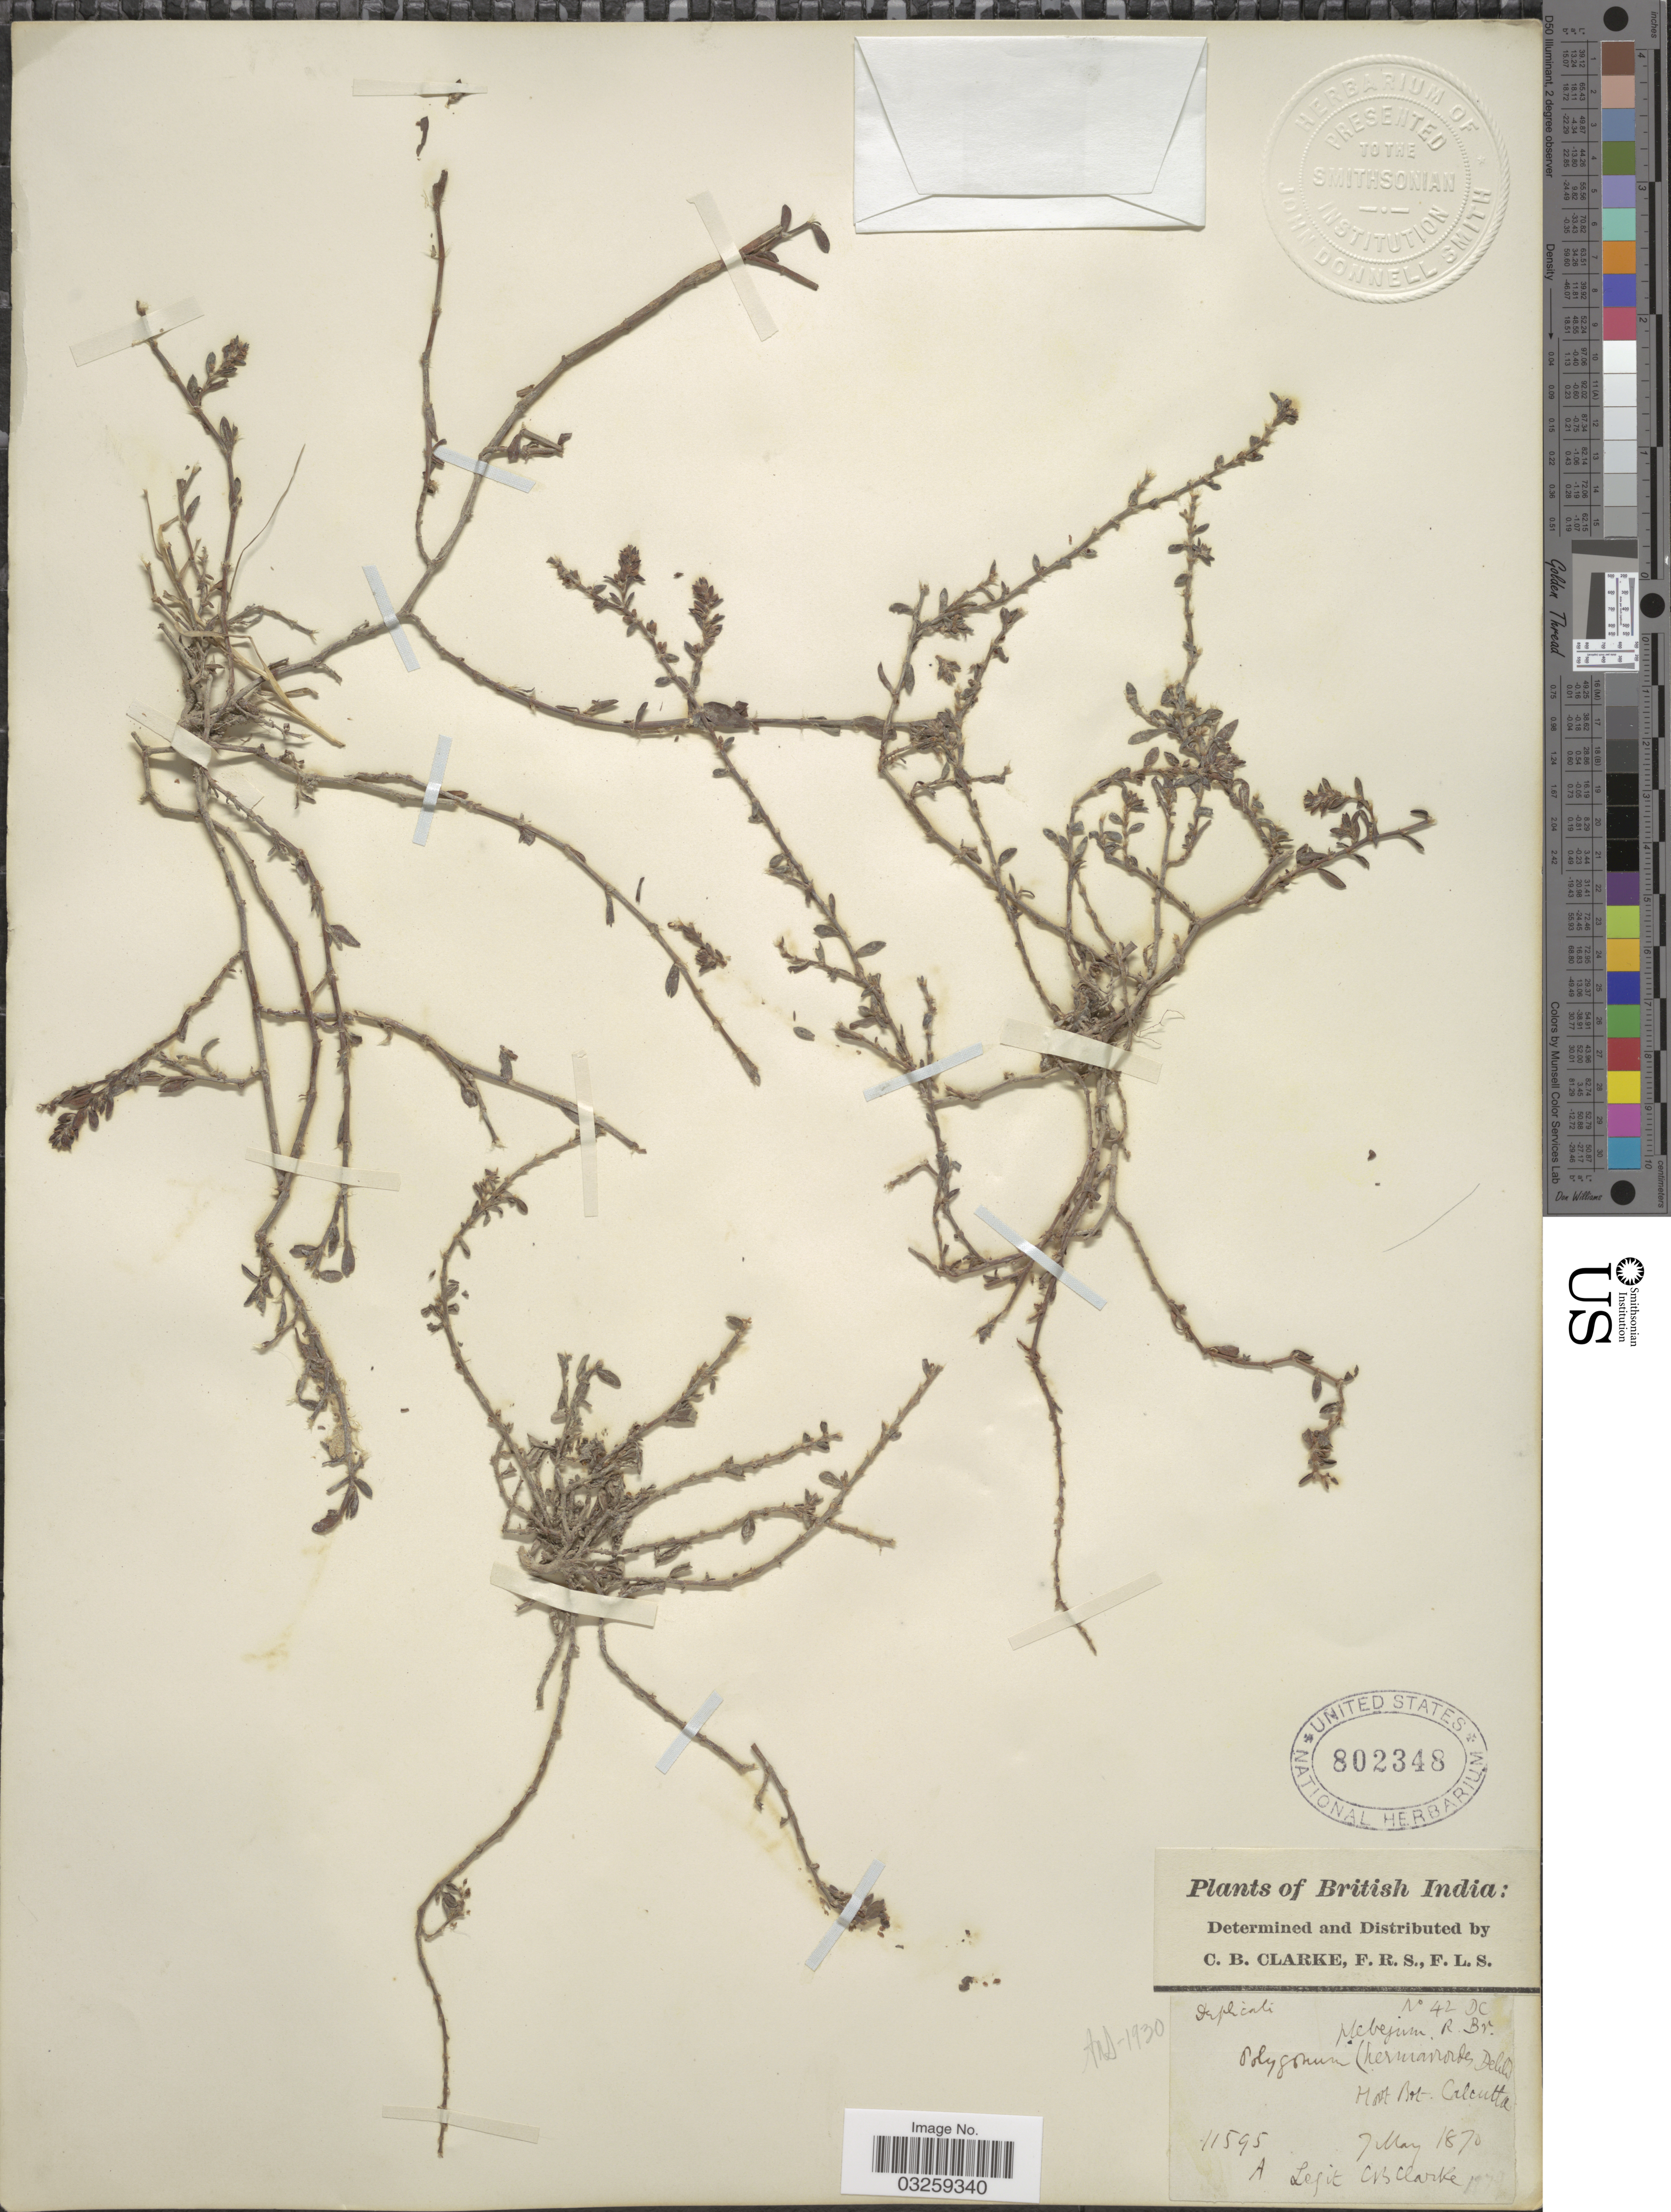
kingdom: Plantae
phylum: Tracheophyta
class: Magnoliopsida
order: Caryophyllales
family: Polygonaceae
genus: Polygonum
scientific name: Polygonum plebeium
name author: R. Br.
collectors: C. B. Clarke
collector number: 11595A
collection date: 1870-05-07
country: India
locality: British India. Hort Bot. Calcutta.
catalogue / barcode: US 802348